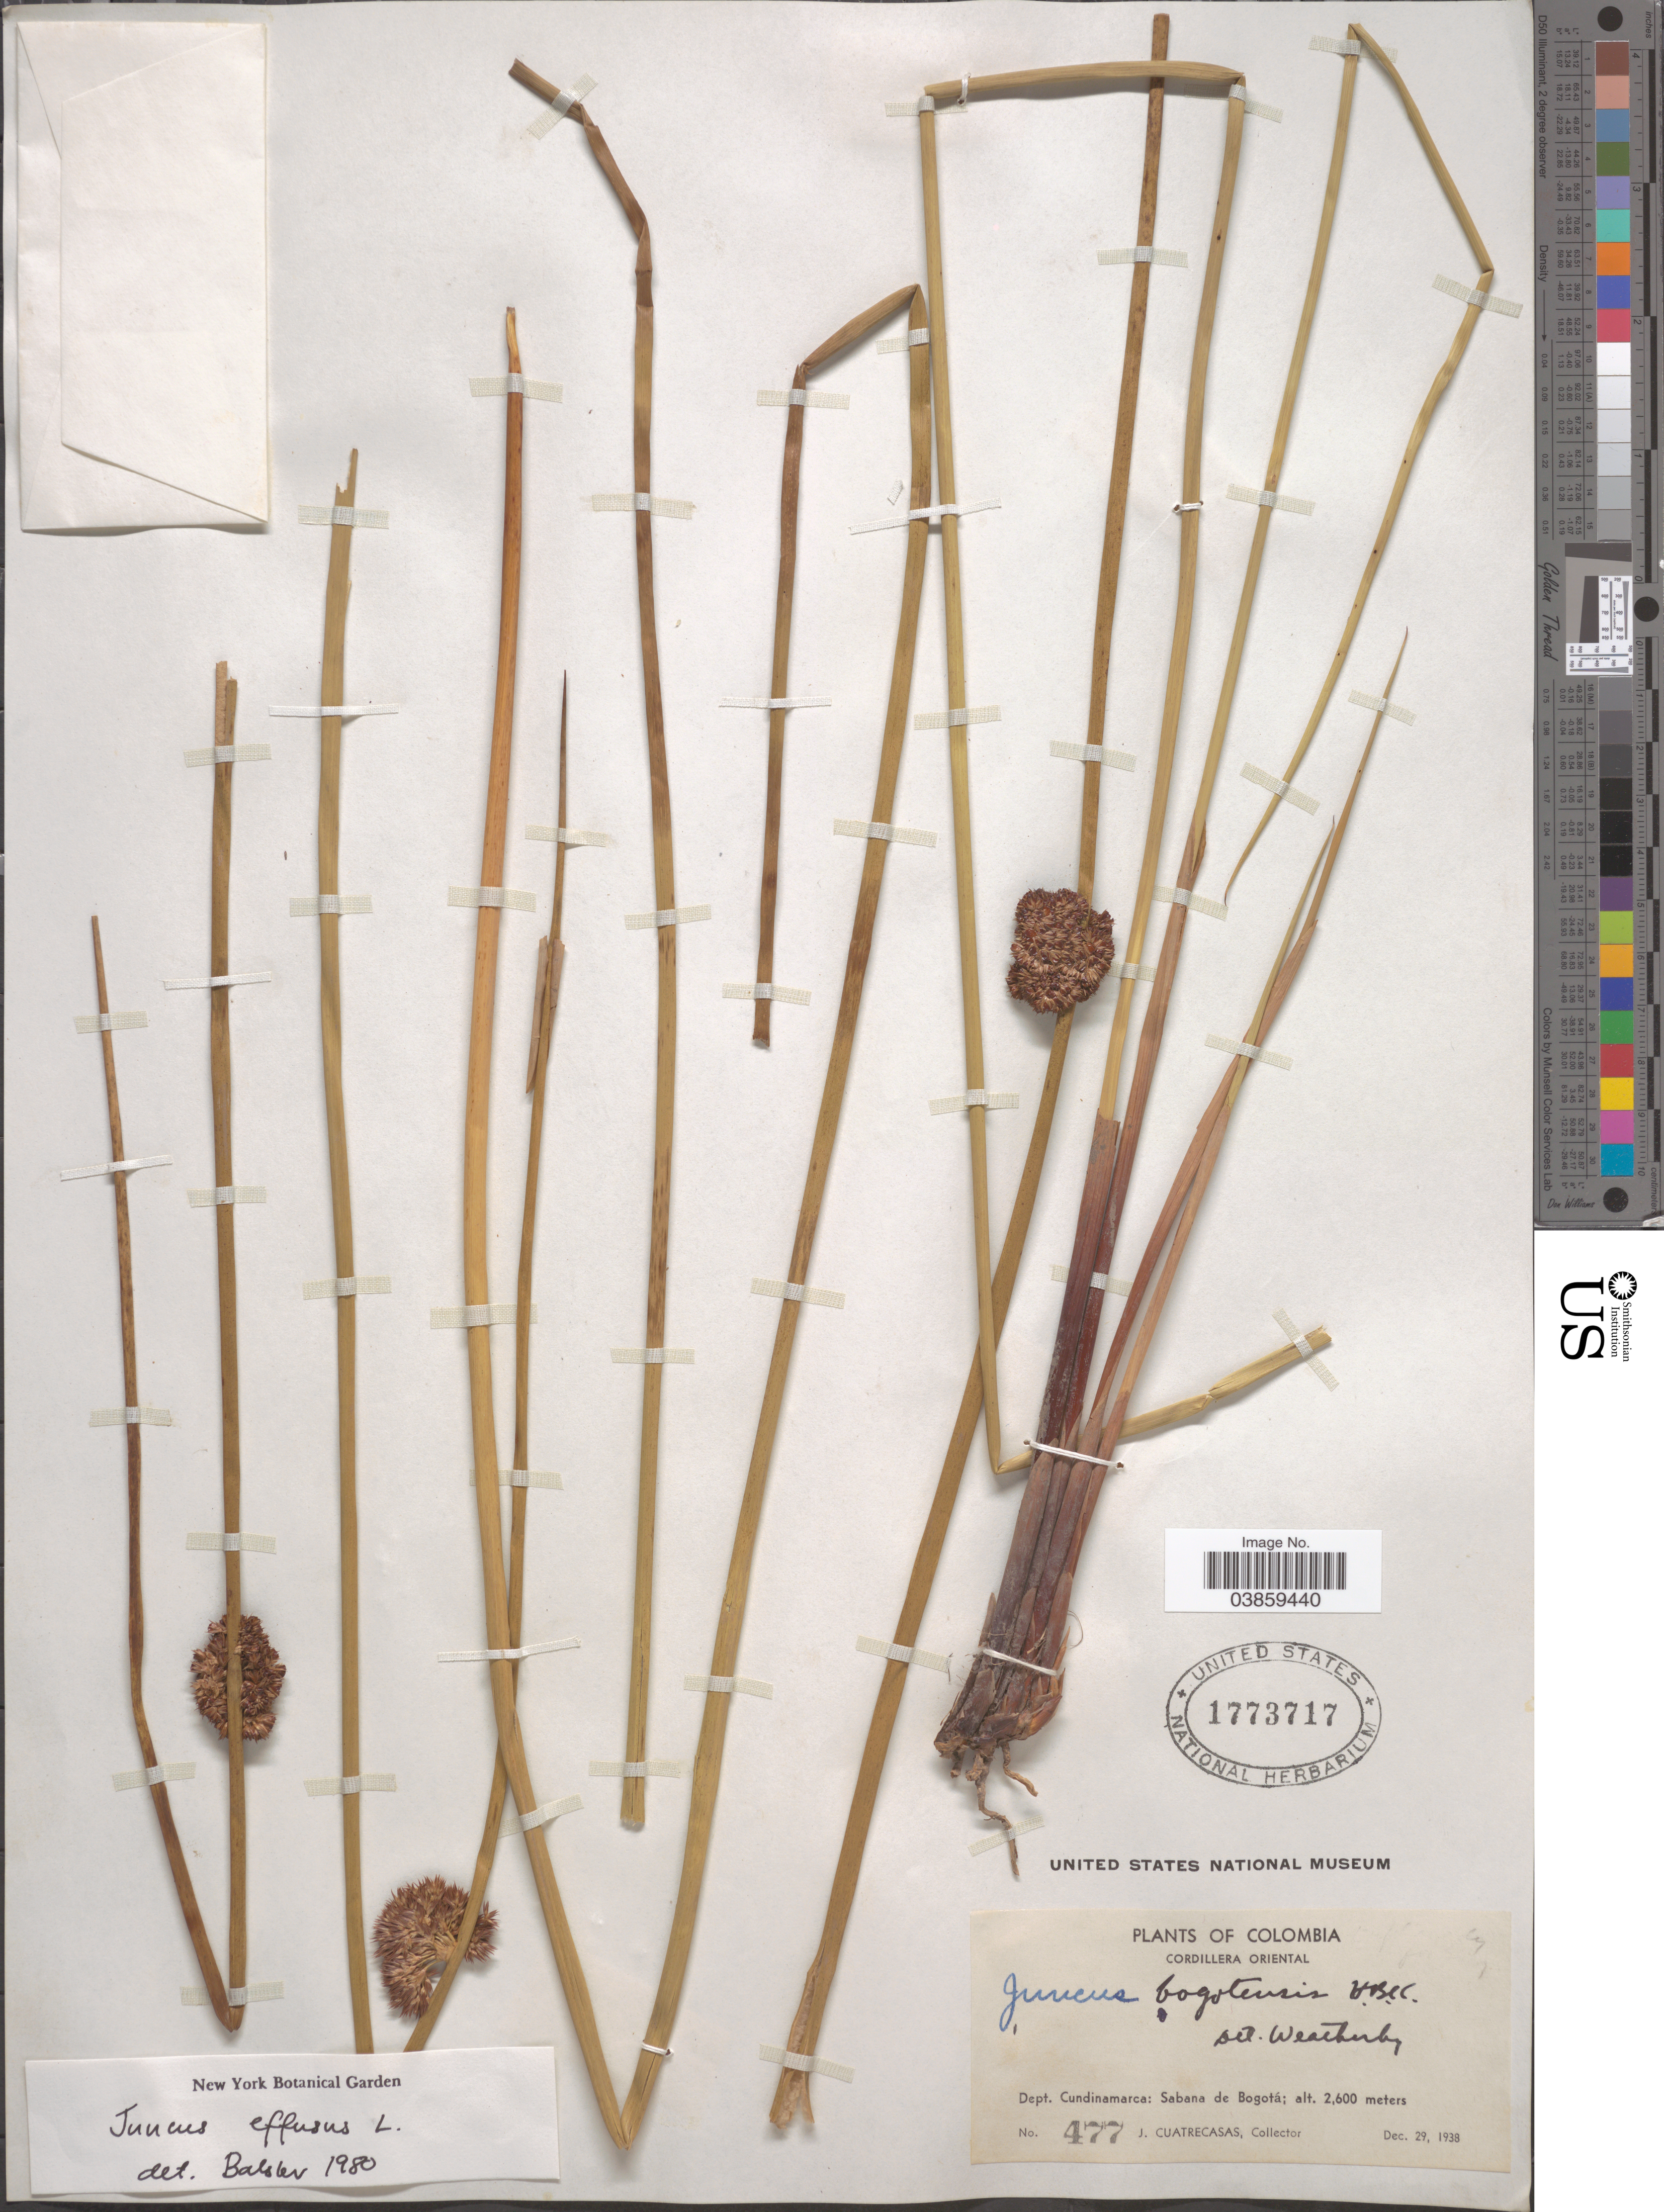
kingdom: Plantae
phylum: Tracheophyta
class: Liliopsida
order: Poales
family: Juncaceae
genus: Juncus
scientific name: Juncus effusus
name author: L.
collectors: J. Cuatrecasas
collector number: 477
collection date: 1938-12-29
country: Colombia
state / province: Cundinamarca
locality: Cordillera Oriental. Dept. Cundinamarca: Sabana de Bogotá.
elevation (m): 2600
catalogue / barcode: US 1773717